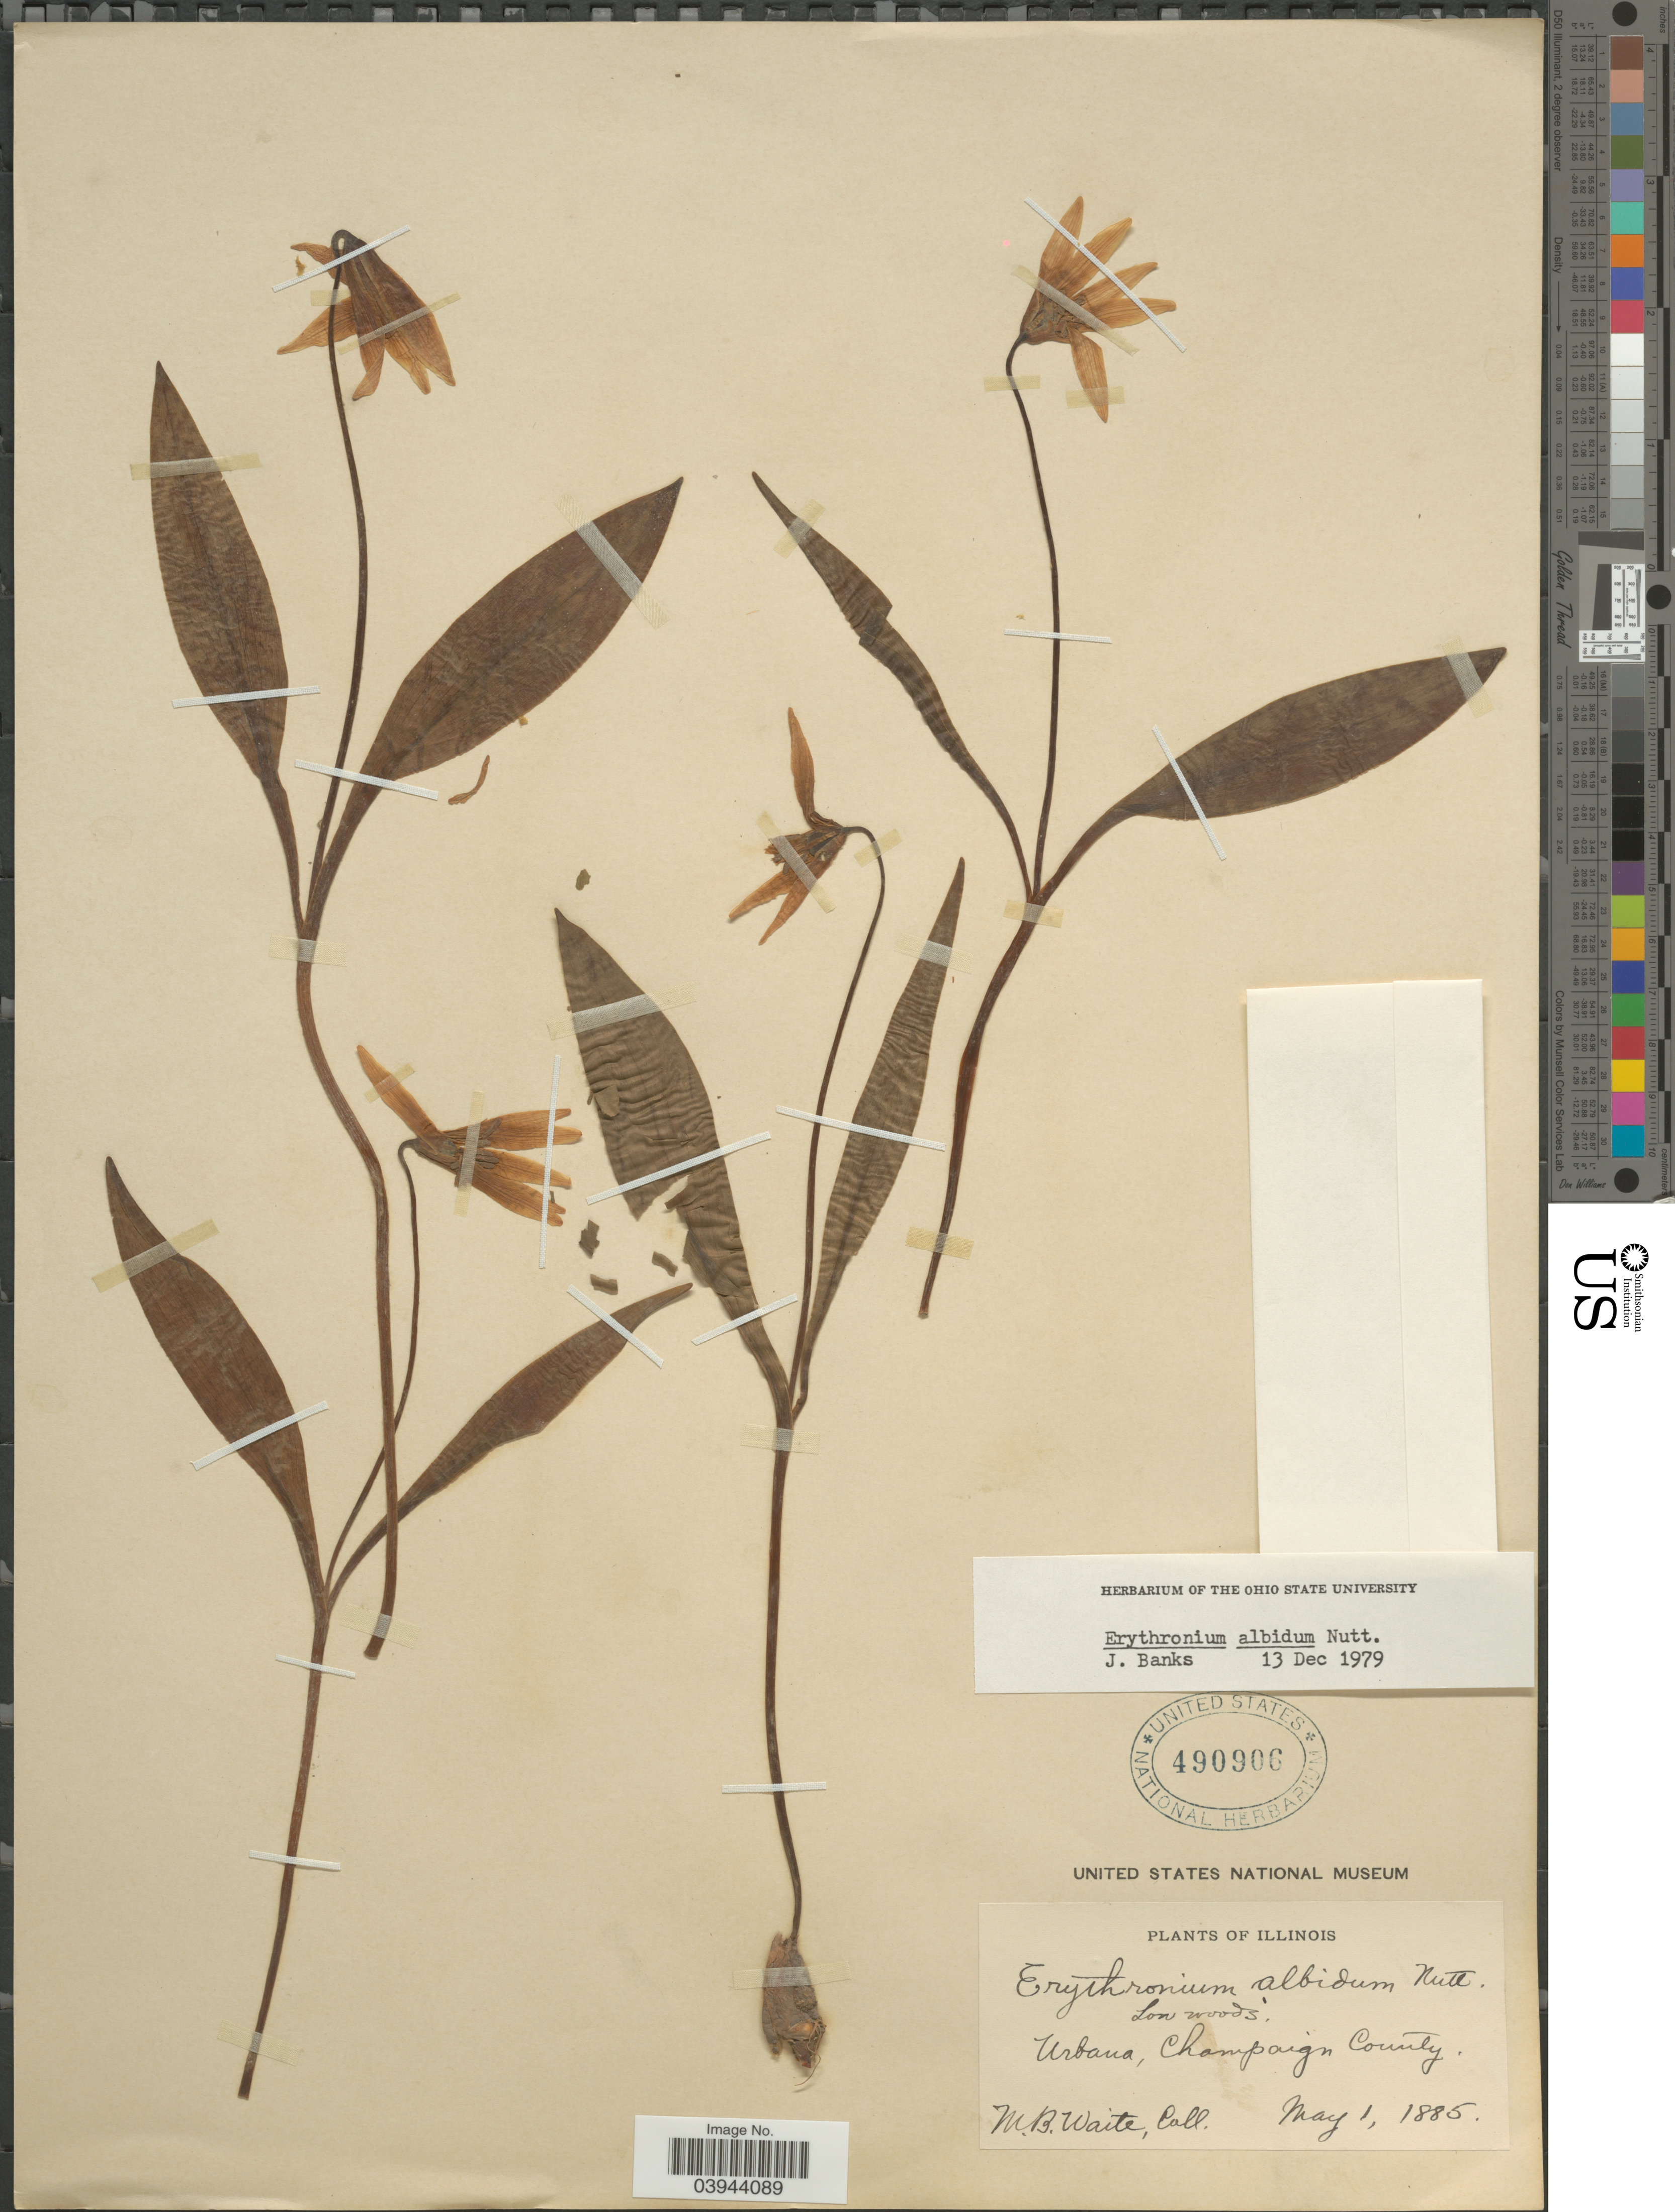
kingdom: Plantae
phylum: Tracheophyta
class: Liliopsida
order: Liliales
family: Liliaceae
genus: Erythronium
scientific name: Erythronium albidum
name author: Nutt.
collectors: M. B. Waite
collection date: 1885-05-01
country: United States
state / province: Illinois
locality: Urbana, Champaign County.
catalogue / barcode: US 490906